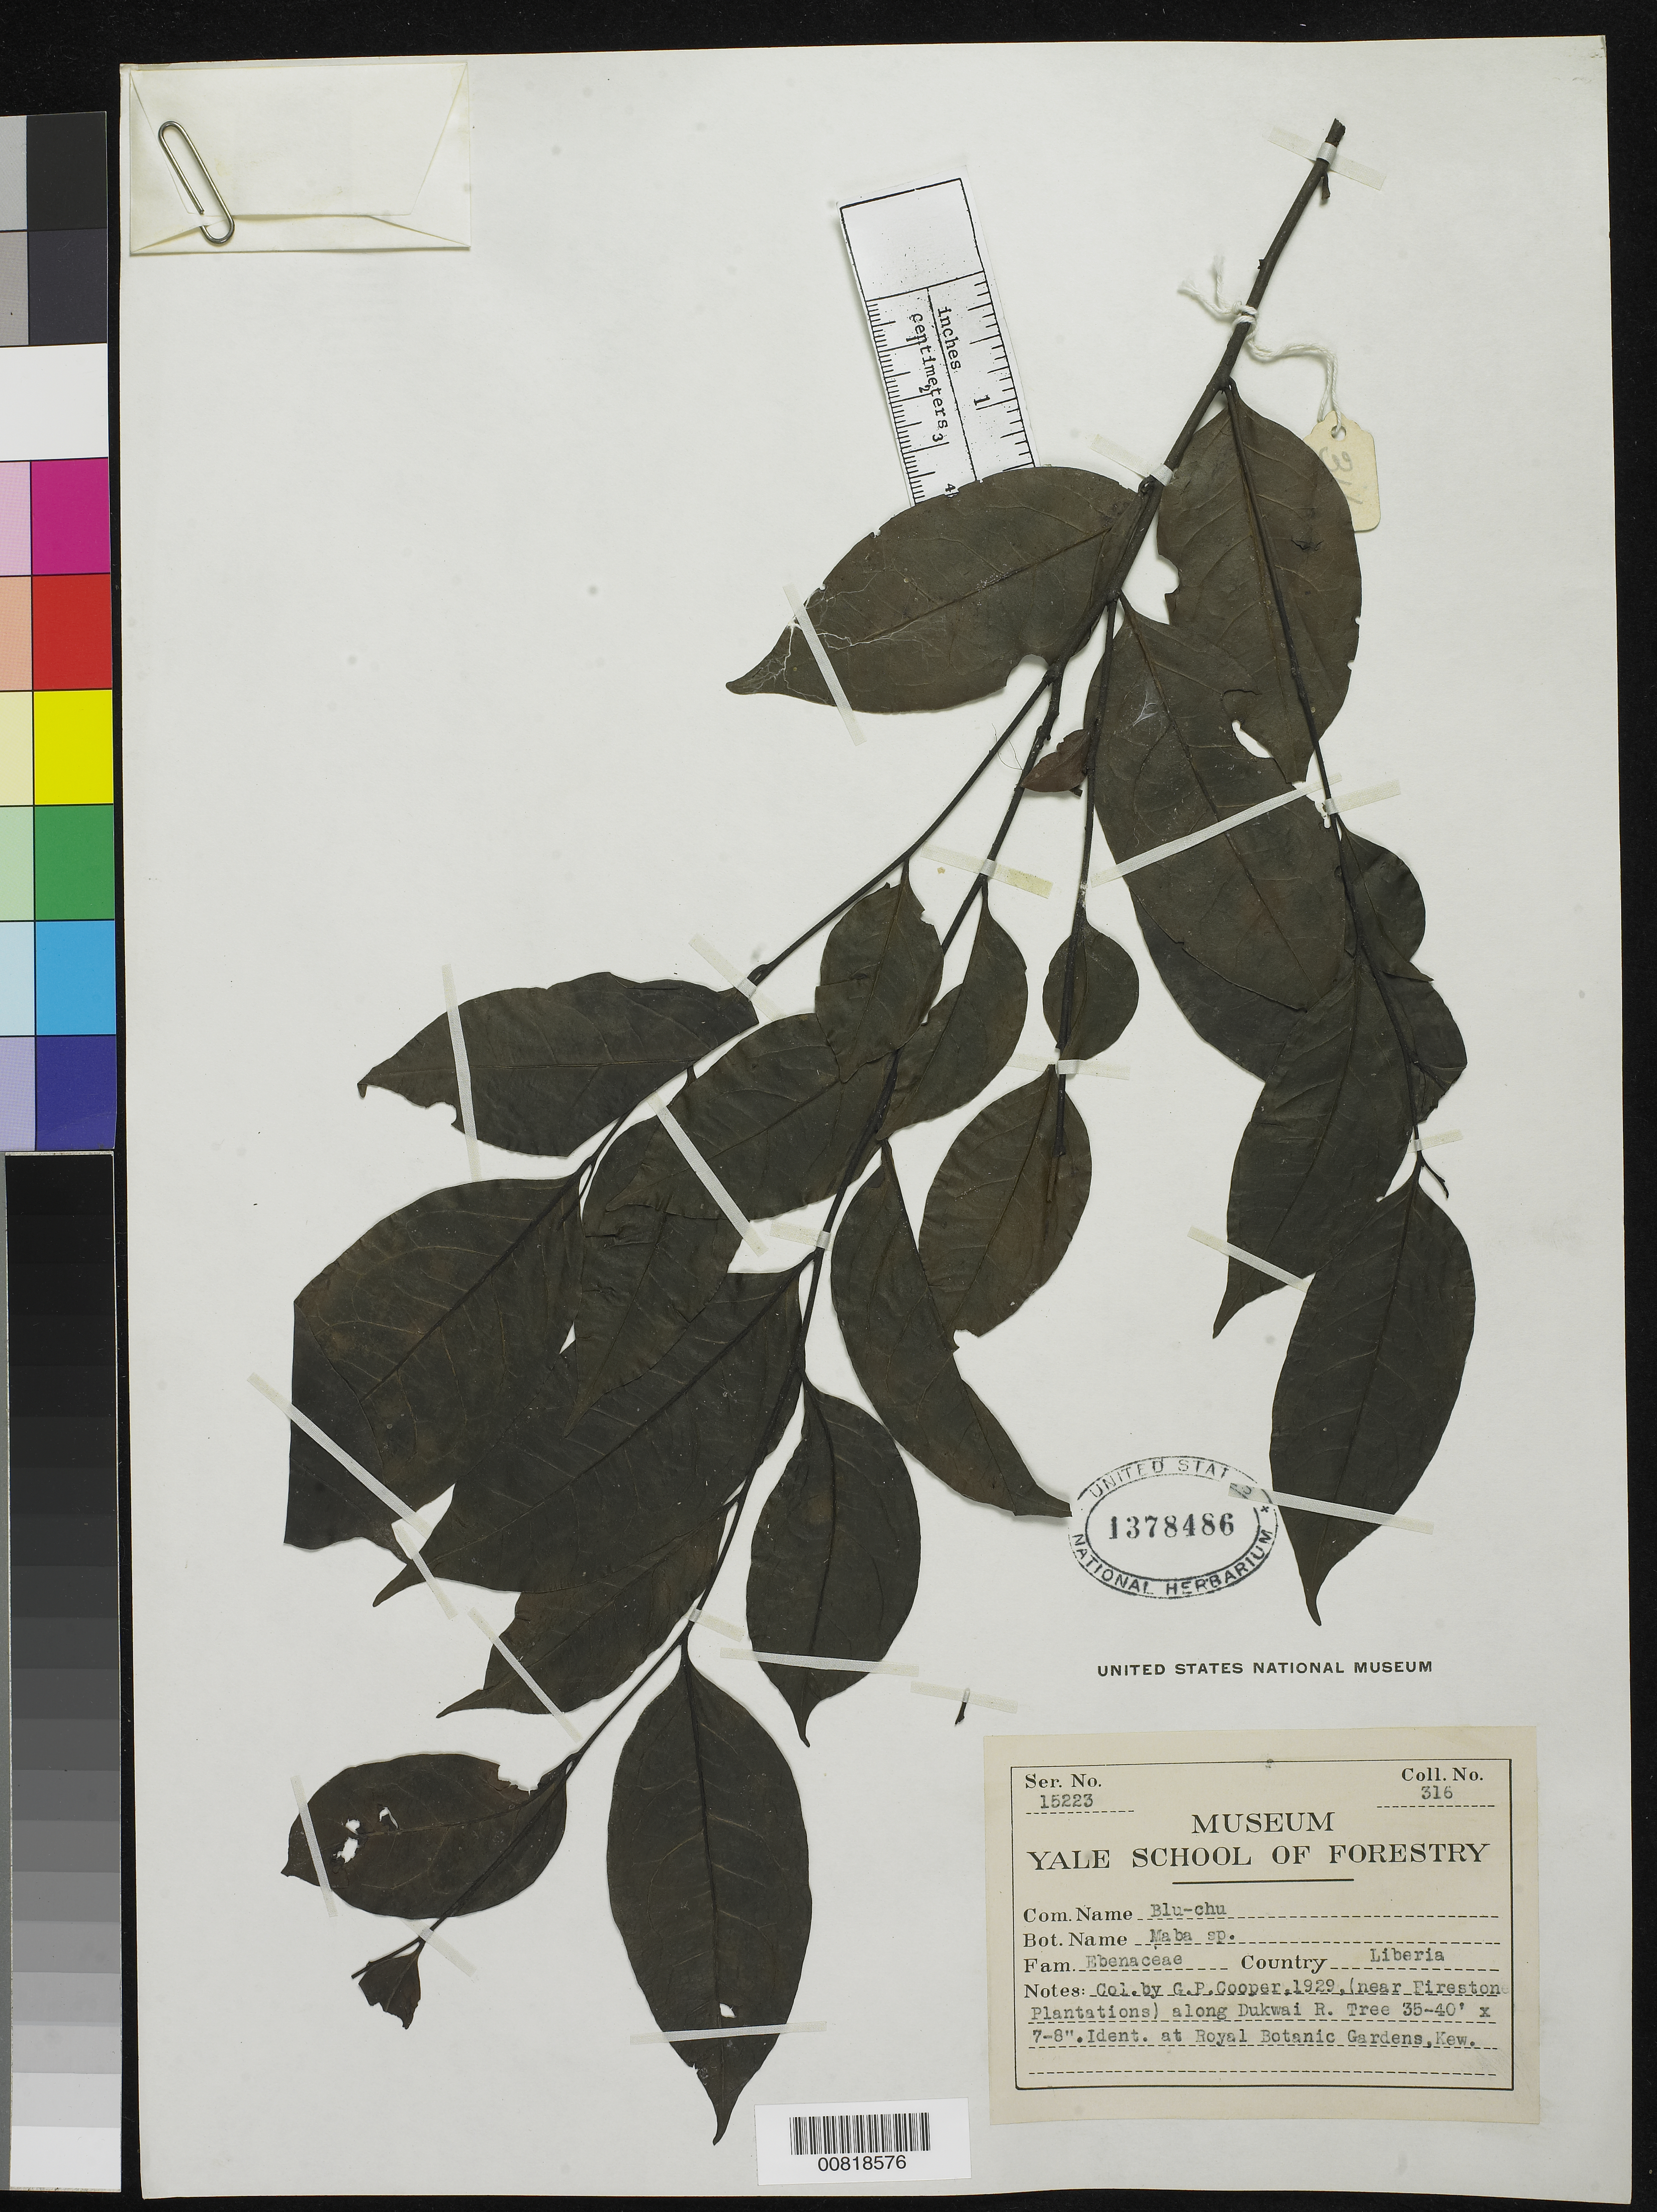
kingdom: Plantae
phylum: Tracheophyta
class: Magnoliopsida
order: Ericales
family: Ebenaceae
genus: Diospyros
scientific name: Diospyros cooperi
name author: (Hutch. & Dalziel) F. White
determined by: White, F.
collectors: G. Cooper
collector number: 316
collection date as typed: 1929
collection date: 1929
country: Liberia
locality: (near Firestone Plantations) along Dukwai River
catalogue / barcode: US 1378486